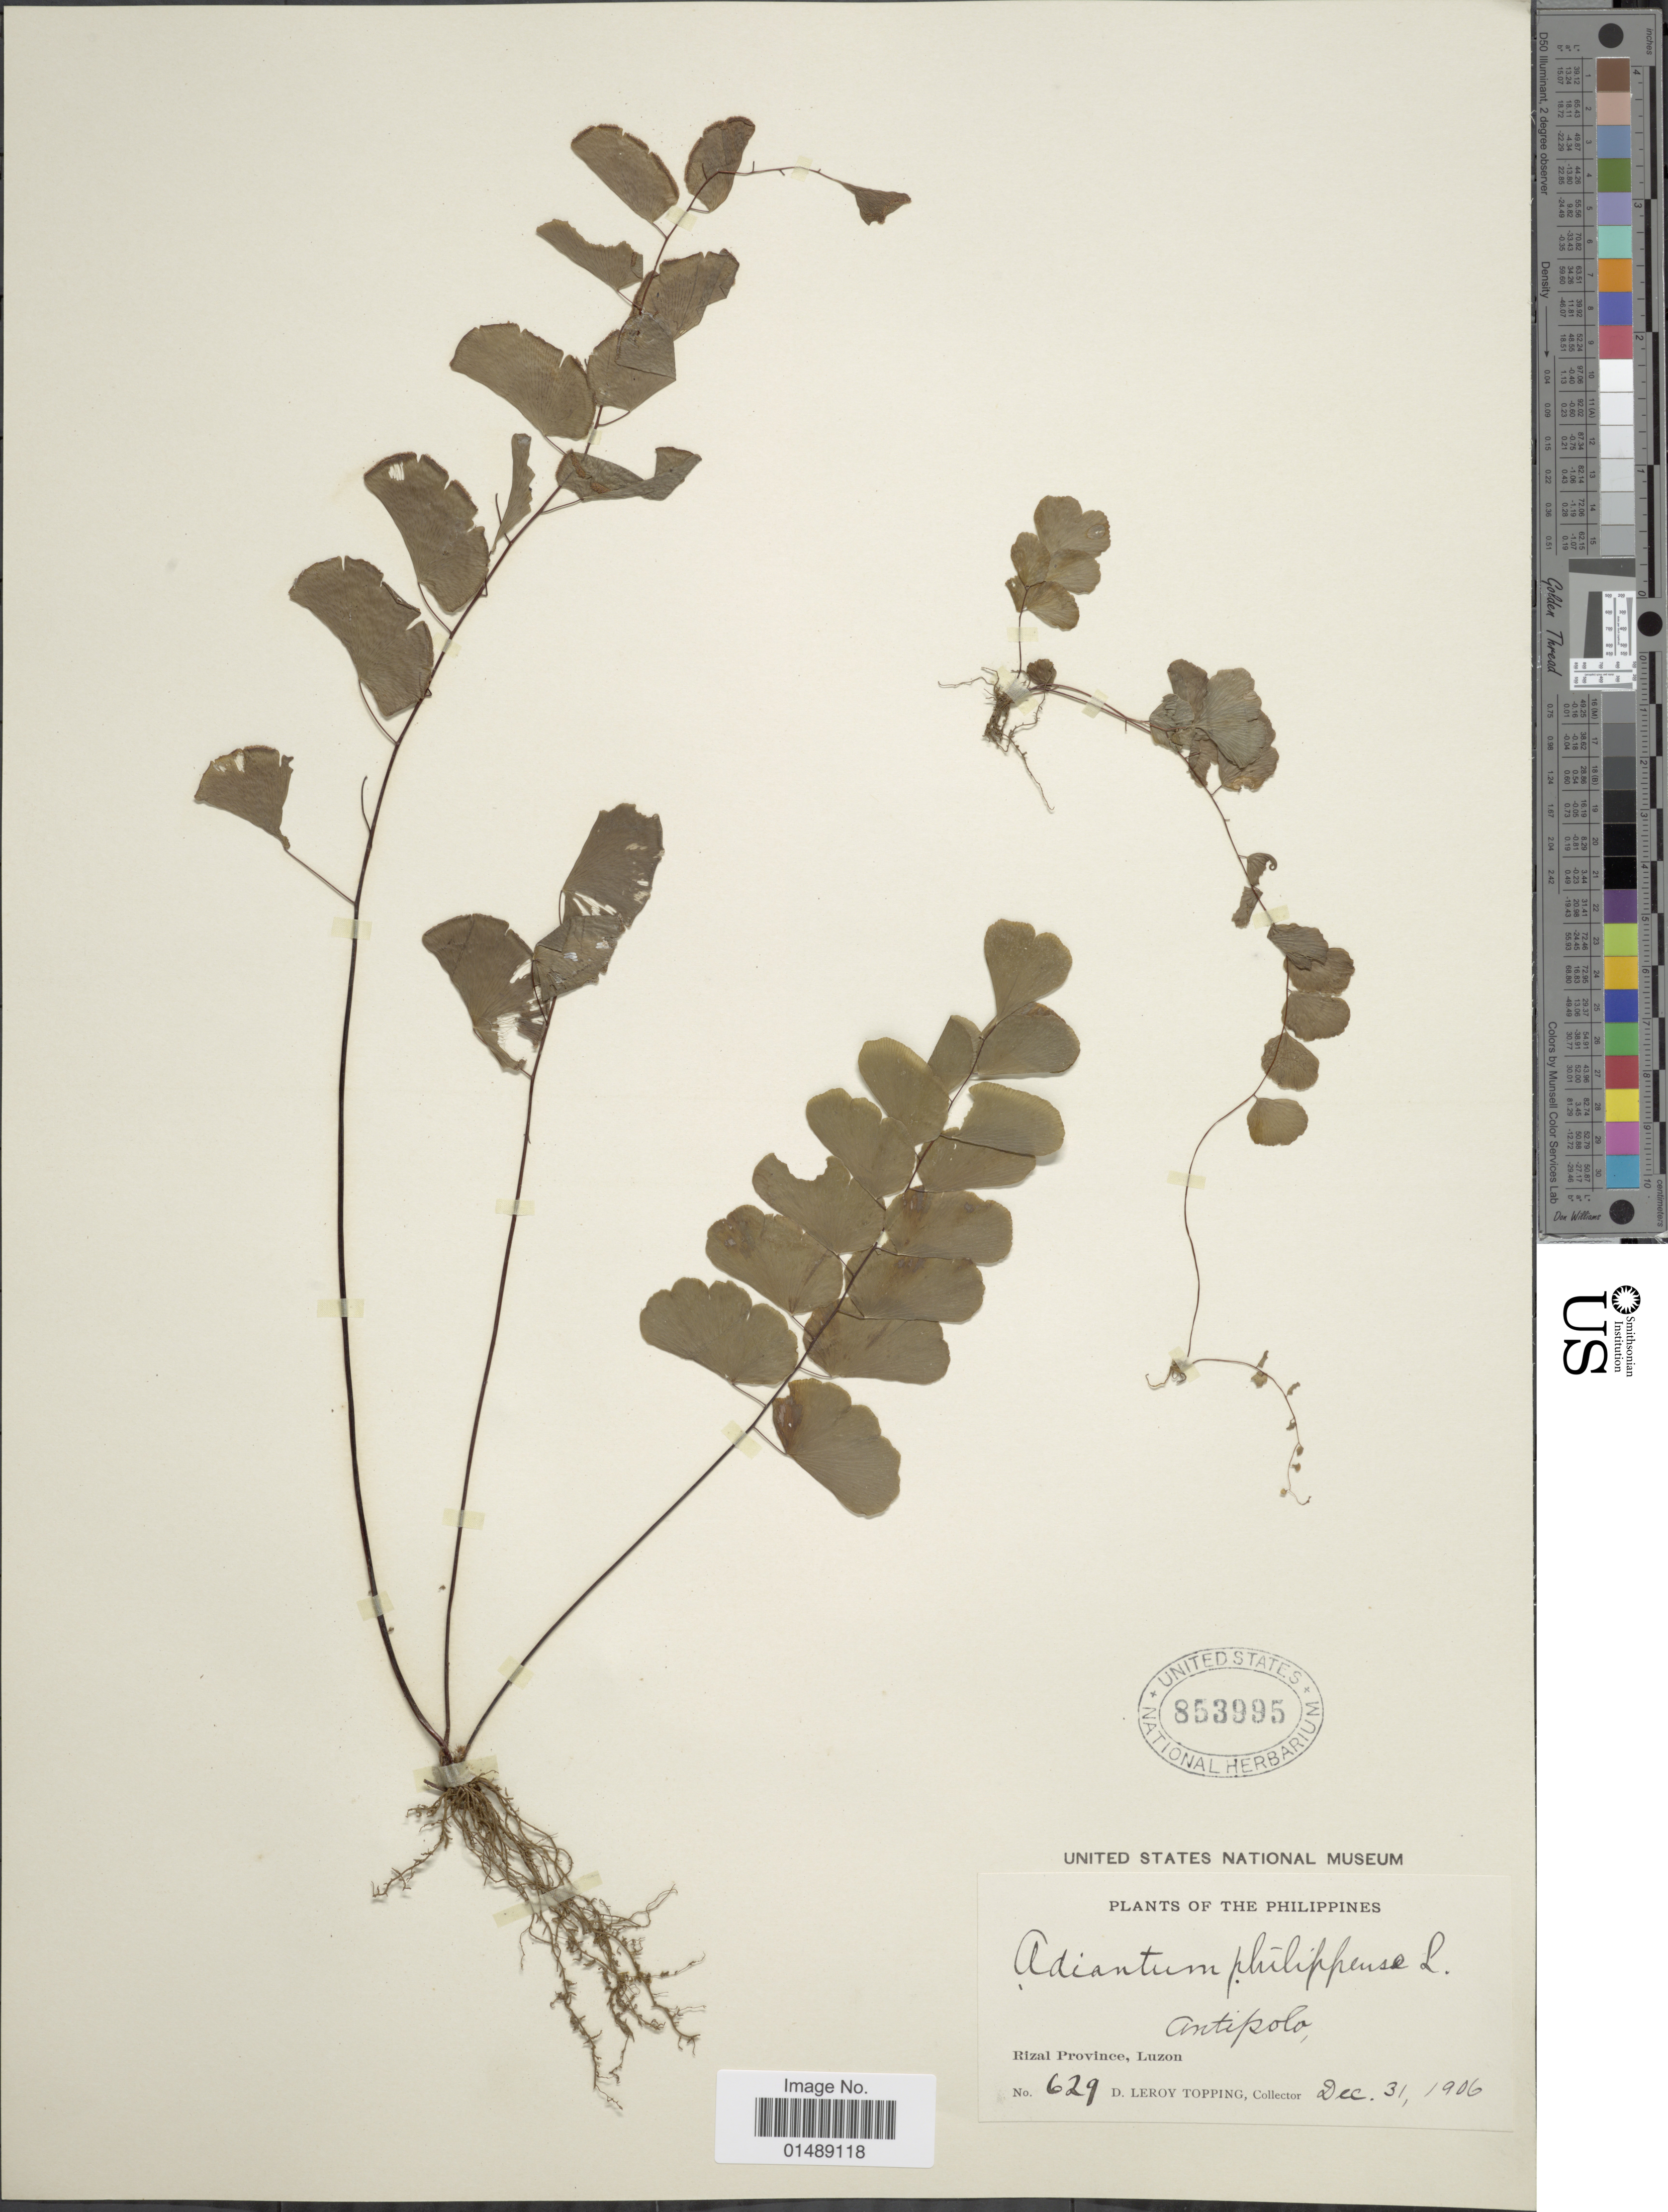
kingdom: Plantae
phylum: Tracheophyta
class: Polypodiopsida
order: Polypodiales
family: Pteridaceae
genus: Adiantum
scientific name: Adiantum philippense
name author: L.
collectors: D. L. Topping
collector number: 629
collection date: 1906-12-31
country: Philippines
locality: Antipolo, Rizal Province, Luzon,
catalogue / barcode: US 853995